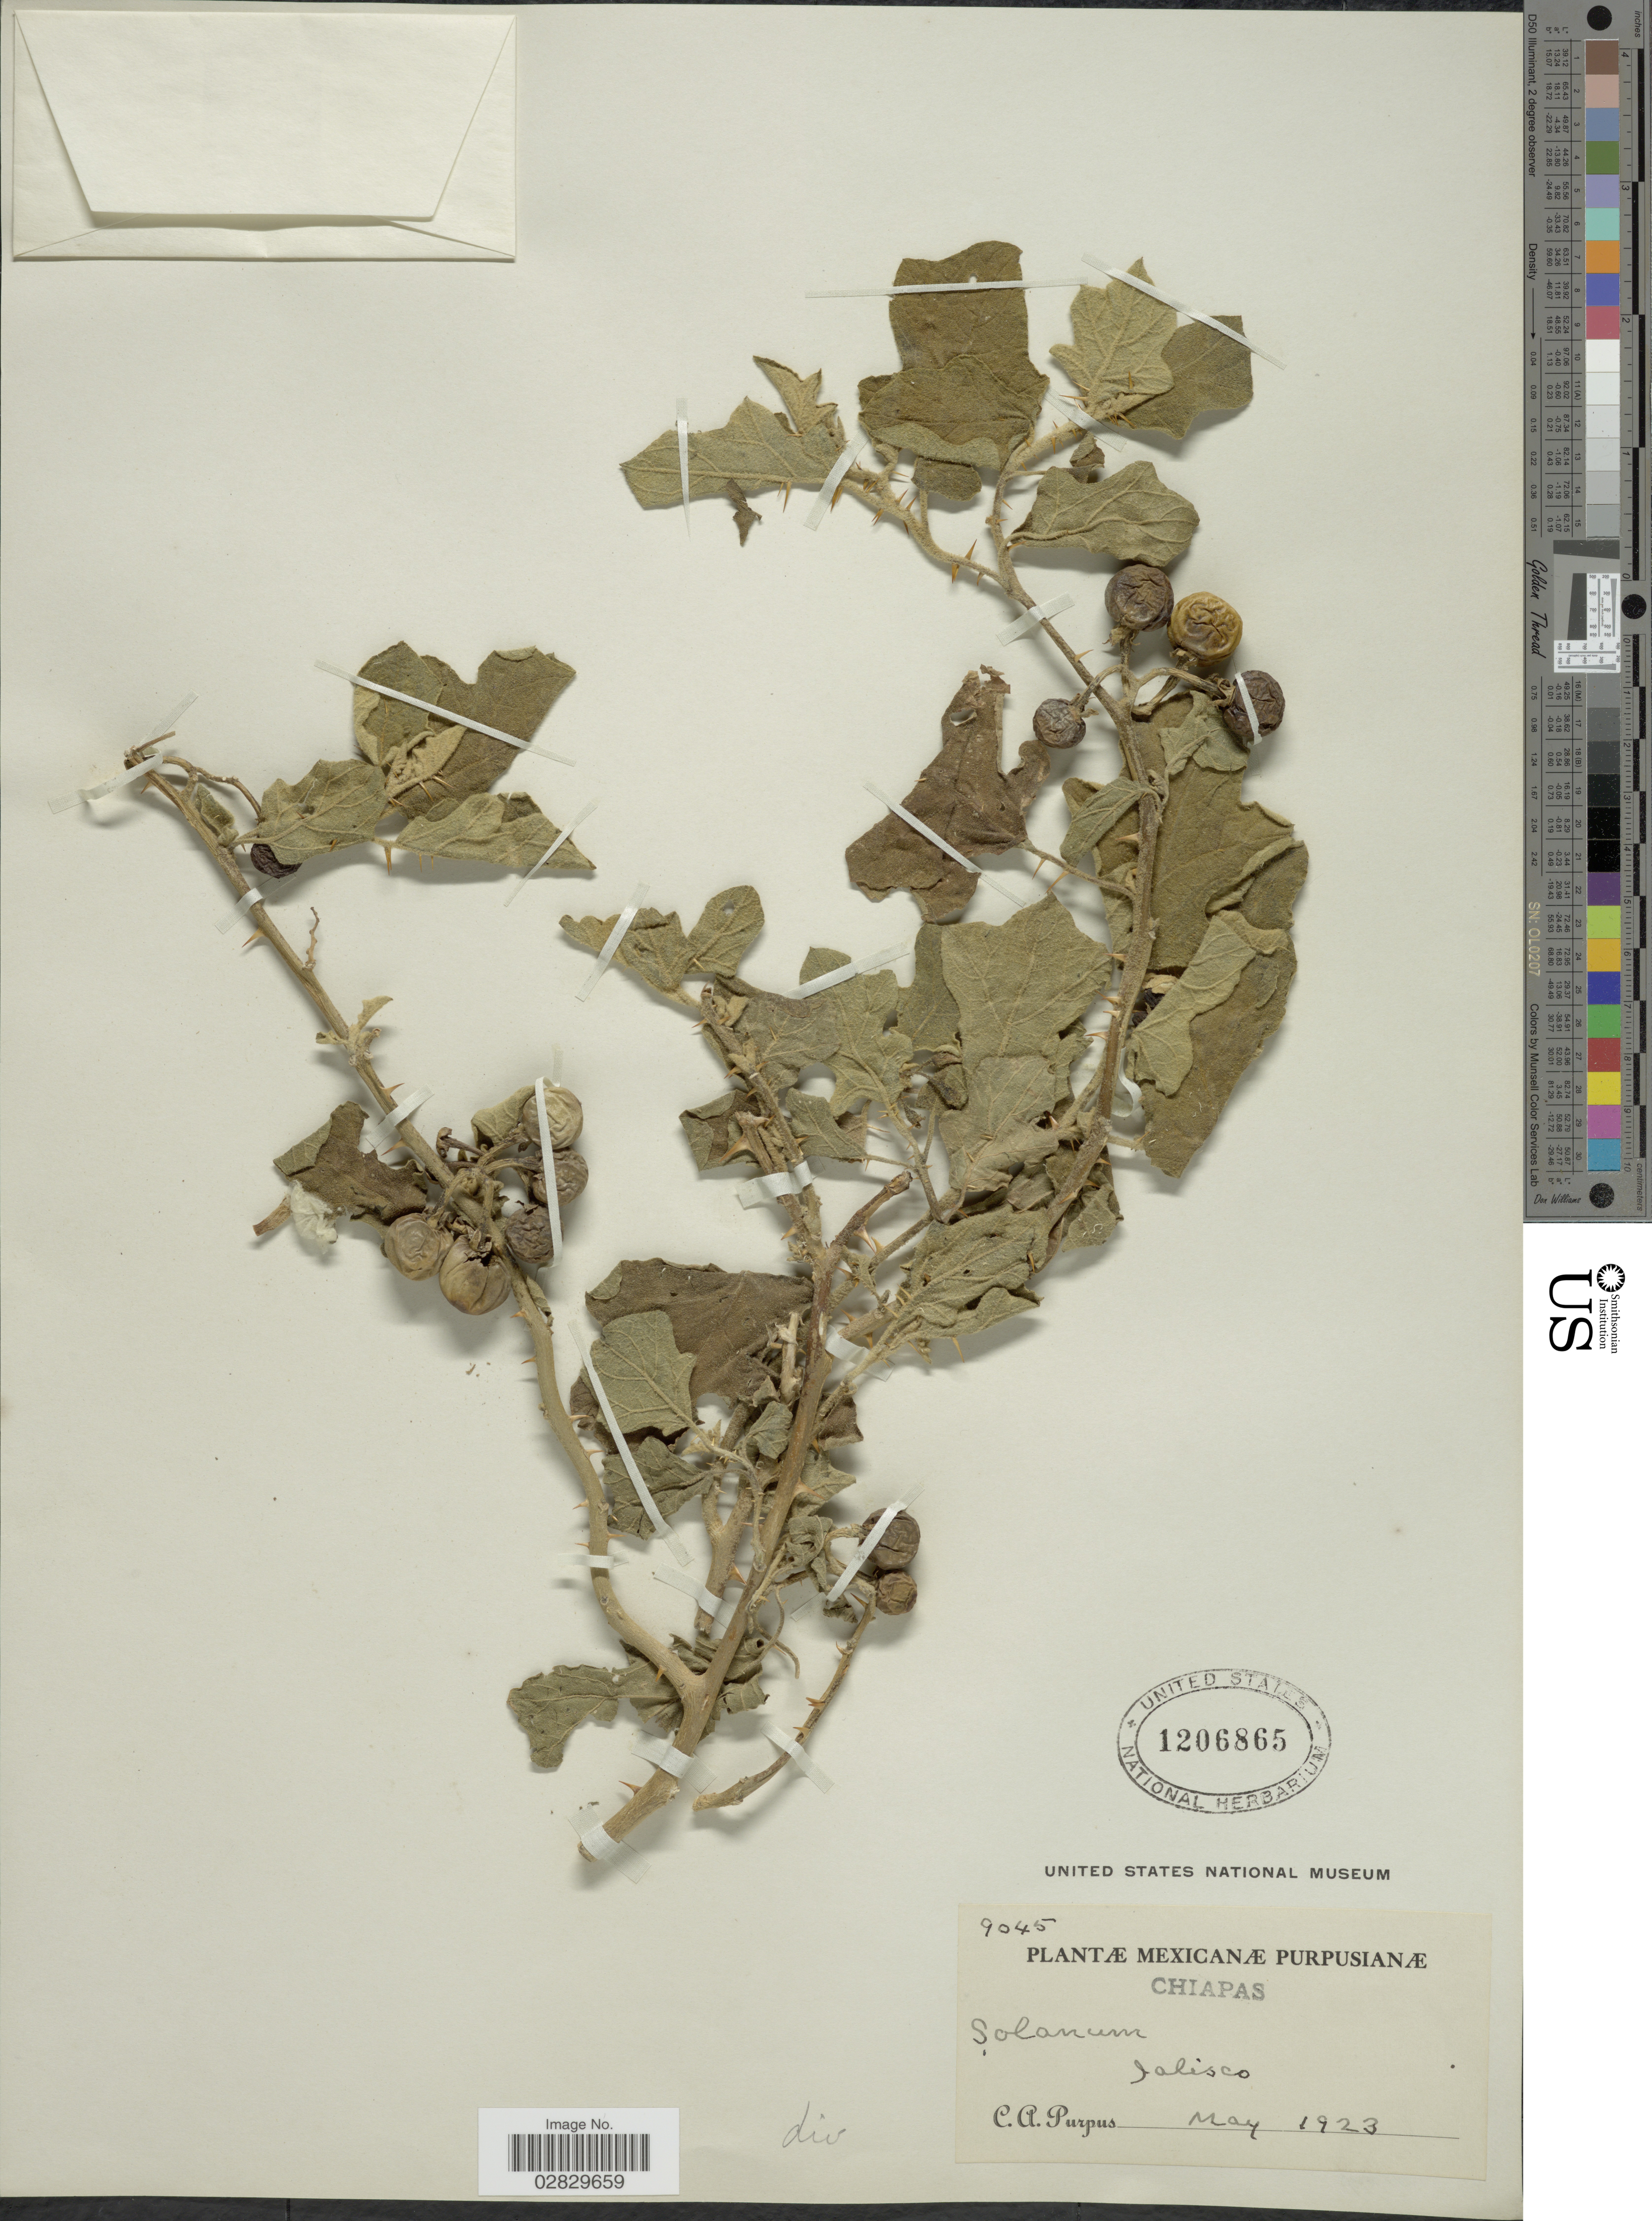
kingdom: Plantae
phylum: Tracheophyta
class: Magnoliopsida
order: Solanales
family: Solanaceae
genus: Solanum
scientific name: Solanum diversifolium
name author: Humb. & Bonpl. ex Dunal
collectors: C. A. Purpus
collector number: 9045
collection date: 1923-05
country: Mexico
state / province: Jalisco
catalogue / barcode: US 1206865